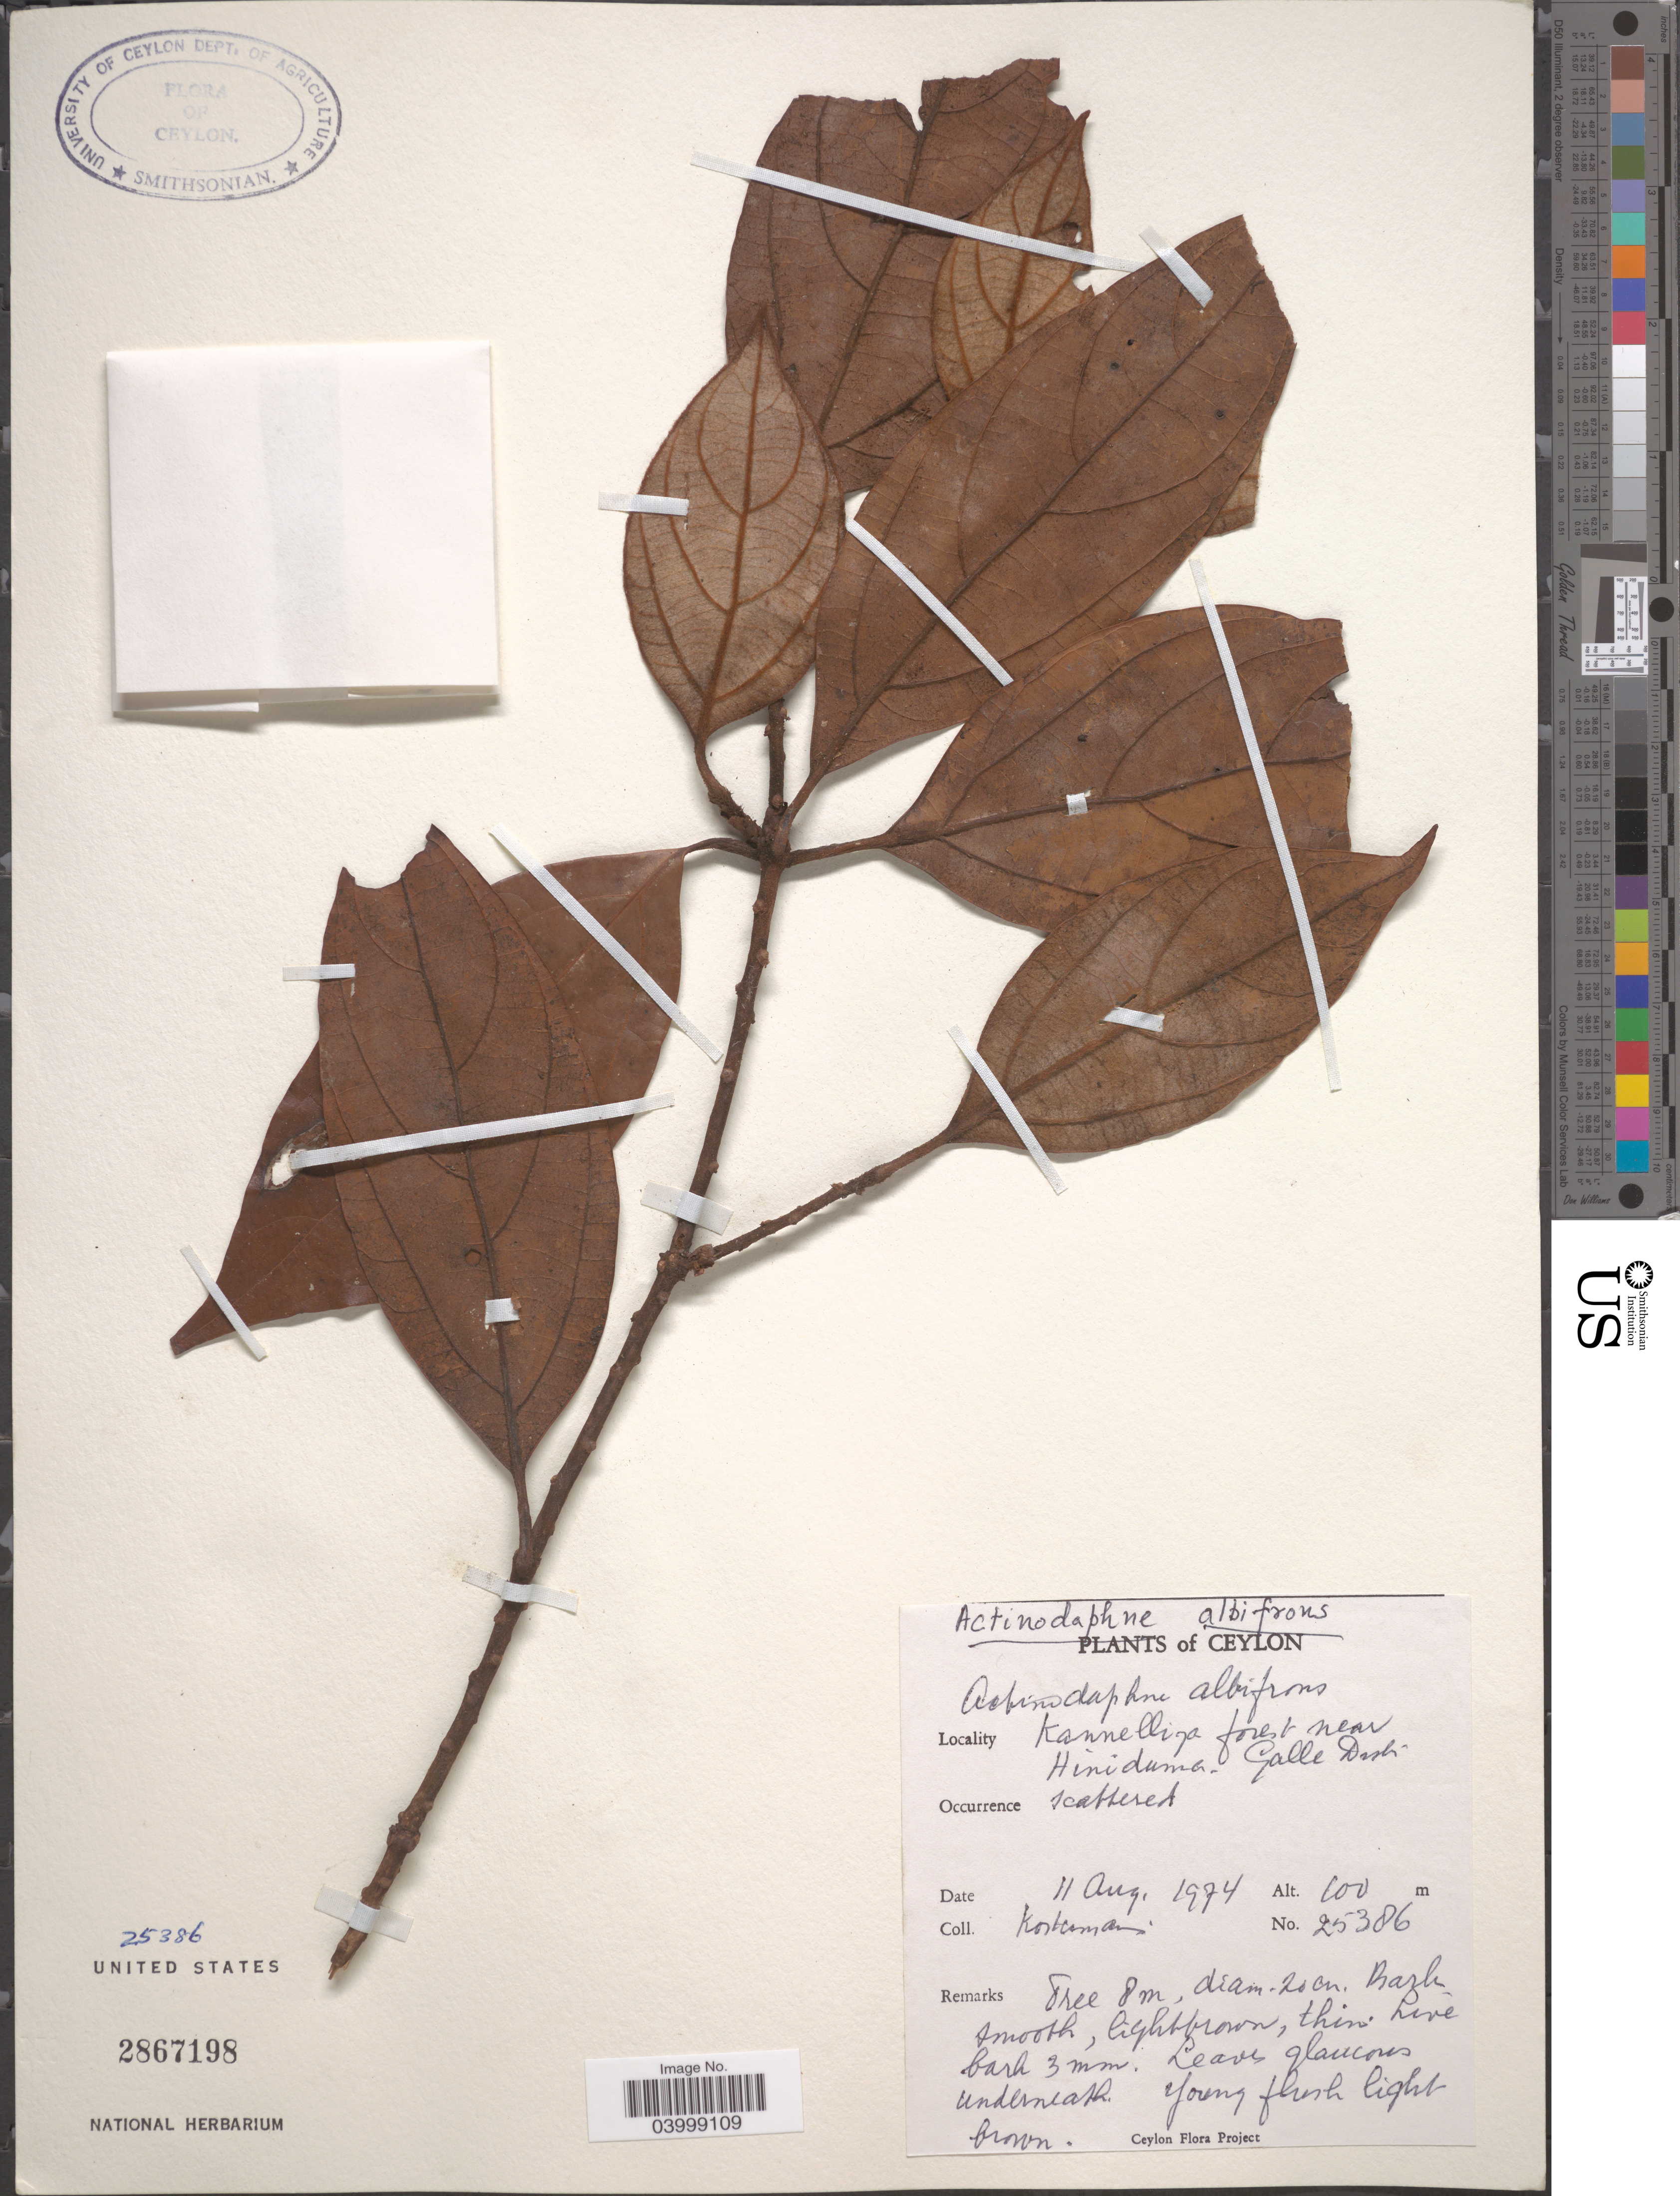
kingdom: Plantae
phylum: Tracheophyta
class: Magnoliopsida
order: Laurales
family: Lauraceae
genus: Actinodaphne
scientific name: Actinodaphne albifrons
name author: Kosterm.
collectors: Kostermans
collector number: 25386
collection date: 1974-08-11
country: Sri Lanka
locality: Ceylon. Kannelliya forest near Hiniduma. Galle Distr.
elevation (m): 100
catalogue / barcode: US 2867198